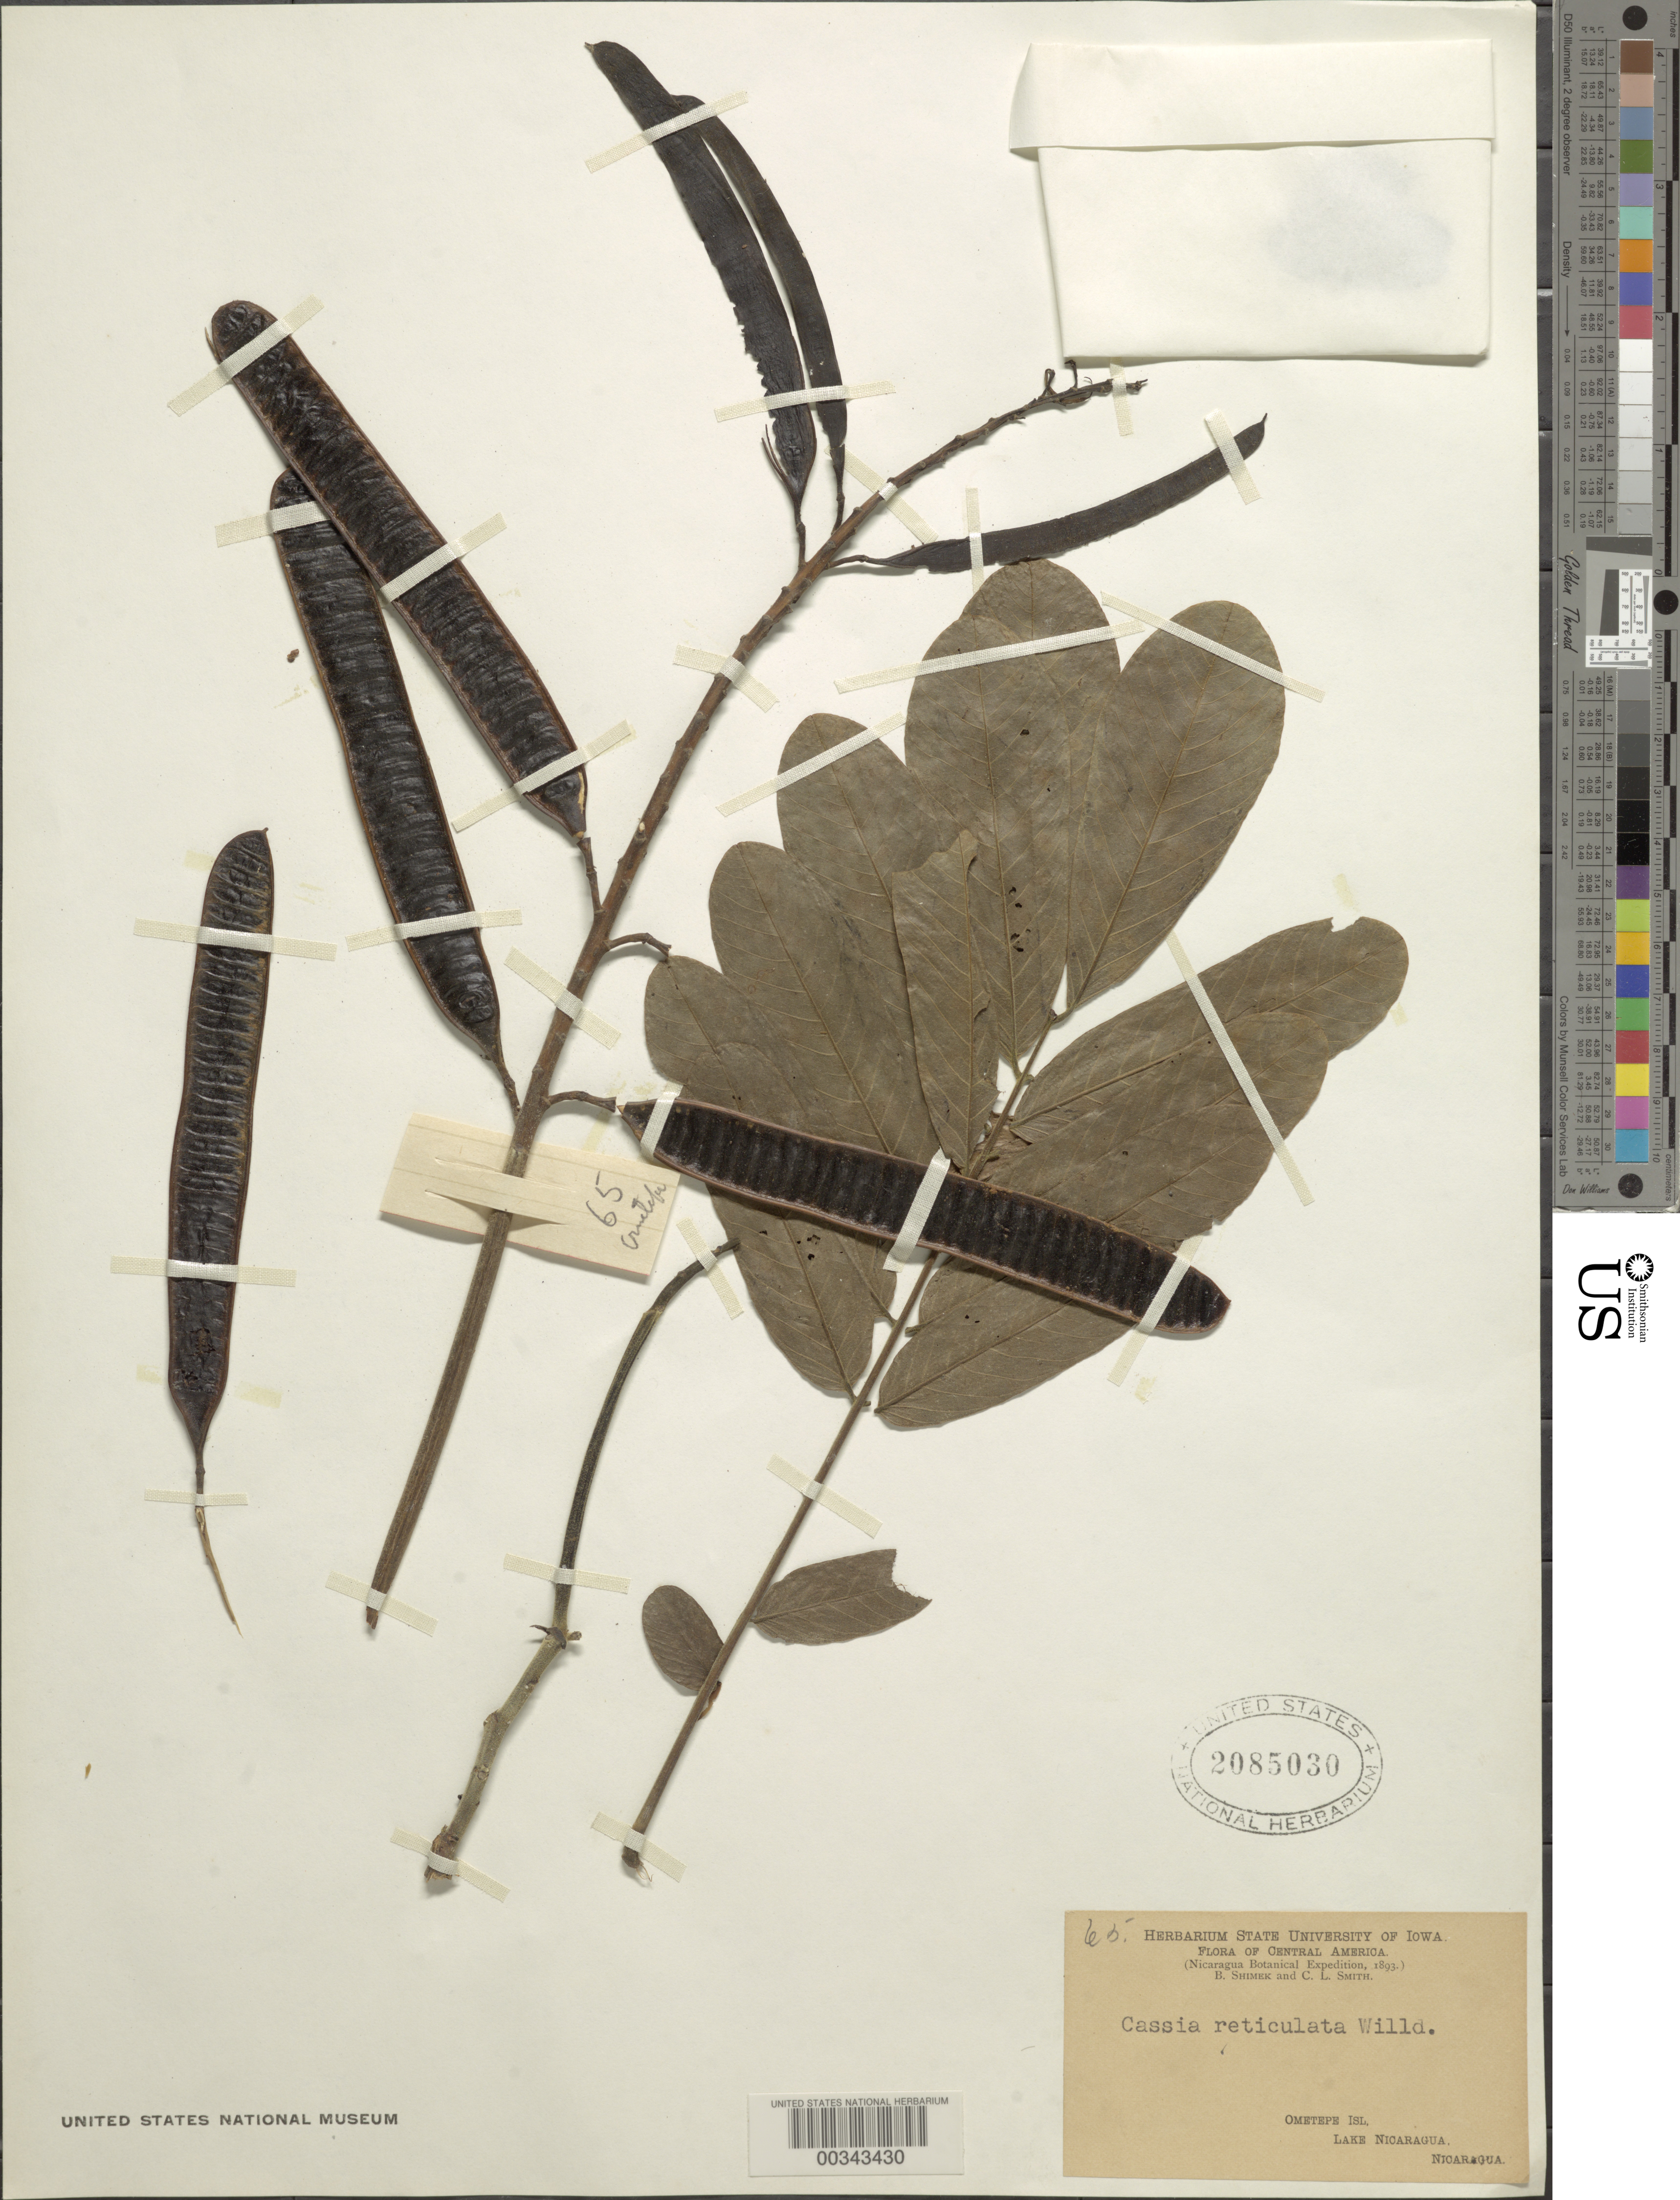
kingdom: Plantae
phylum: Tracheophyta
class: Magnoliopsida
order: Fabales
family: Fabaceae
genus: Senna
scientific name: Senna reticulata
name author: (Willd.) H.S. Irwin & Barneby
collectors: B. Shimek & C. L. Smith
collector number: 65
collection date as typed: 1893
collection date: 1893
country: Nicaragua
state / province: Rivas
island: Isla de Ometepe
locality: Ometepe i., lake nicaragua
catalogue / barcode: US 2085030